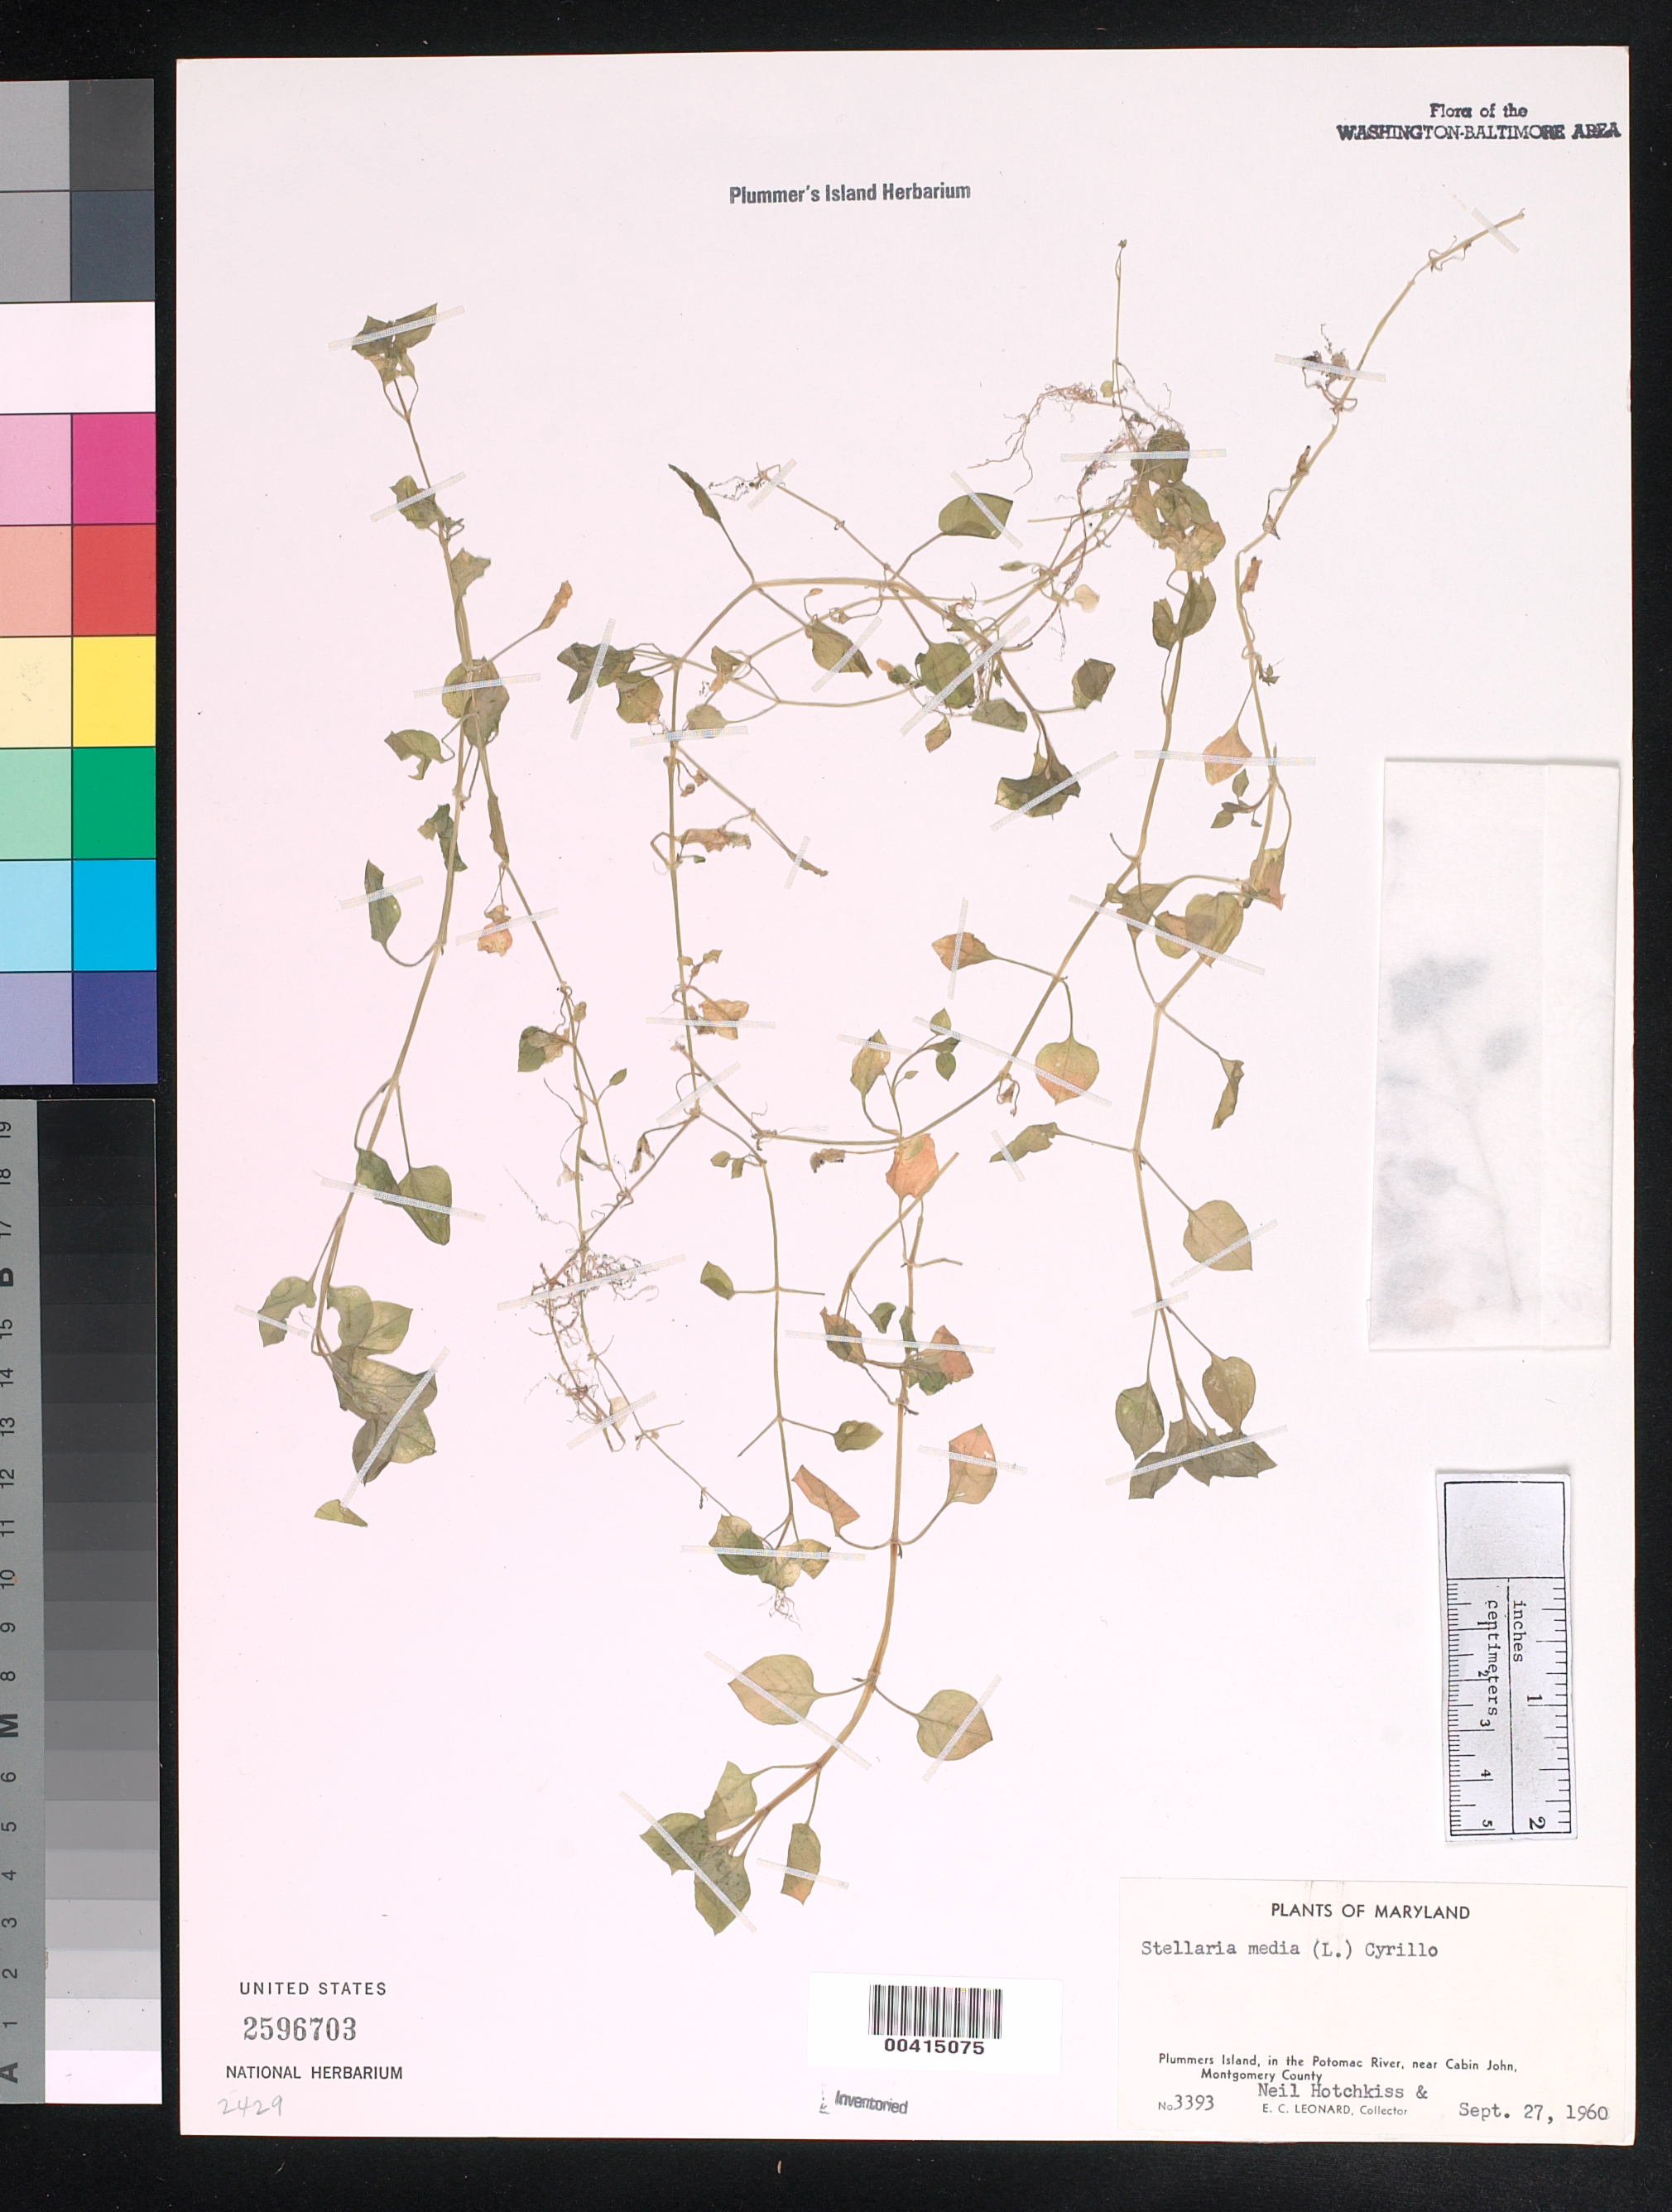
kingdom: Plantae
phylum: Tracheophyta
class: Magnoliopsida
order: Caryophyllales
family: Caryophyllaceae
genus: Stellaria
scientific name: Stellaria media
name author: (L.) Vill.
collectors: E. C. Leonard & N. Hotchkiss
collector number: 3393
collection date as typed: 27 Sep 1960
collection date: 1960-09-27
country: United States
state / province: Maryland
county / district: Montgomery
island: Plummers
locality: Plummer's Island C. & O. Canal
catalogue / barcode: US 2596703